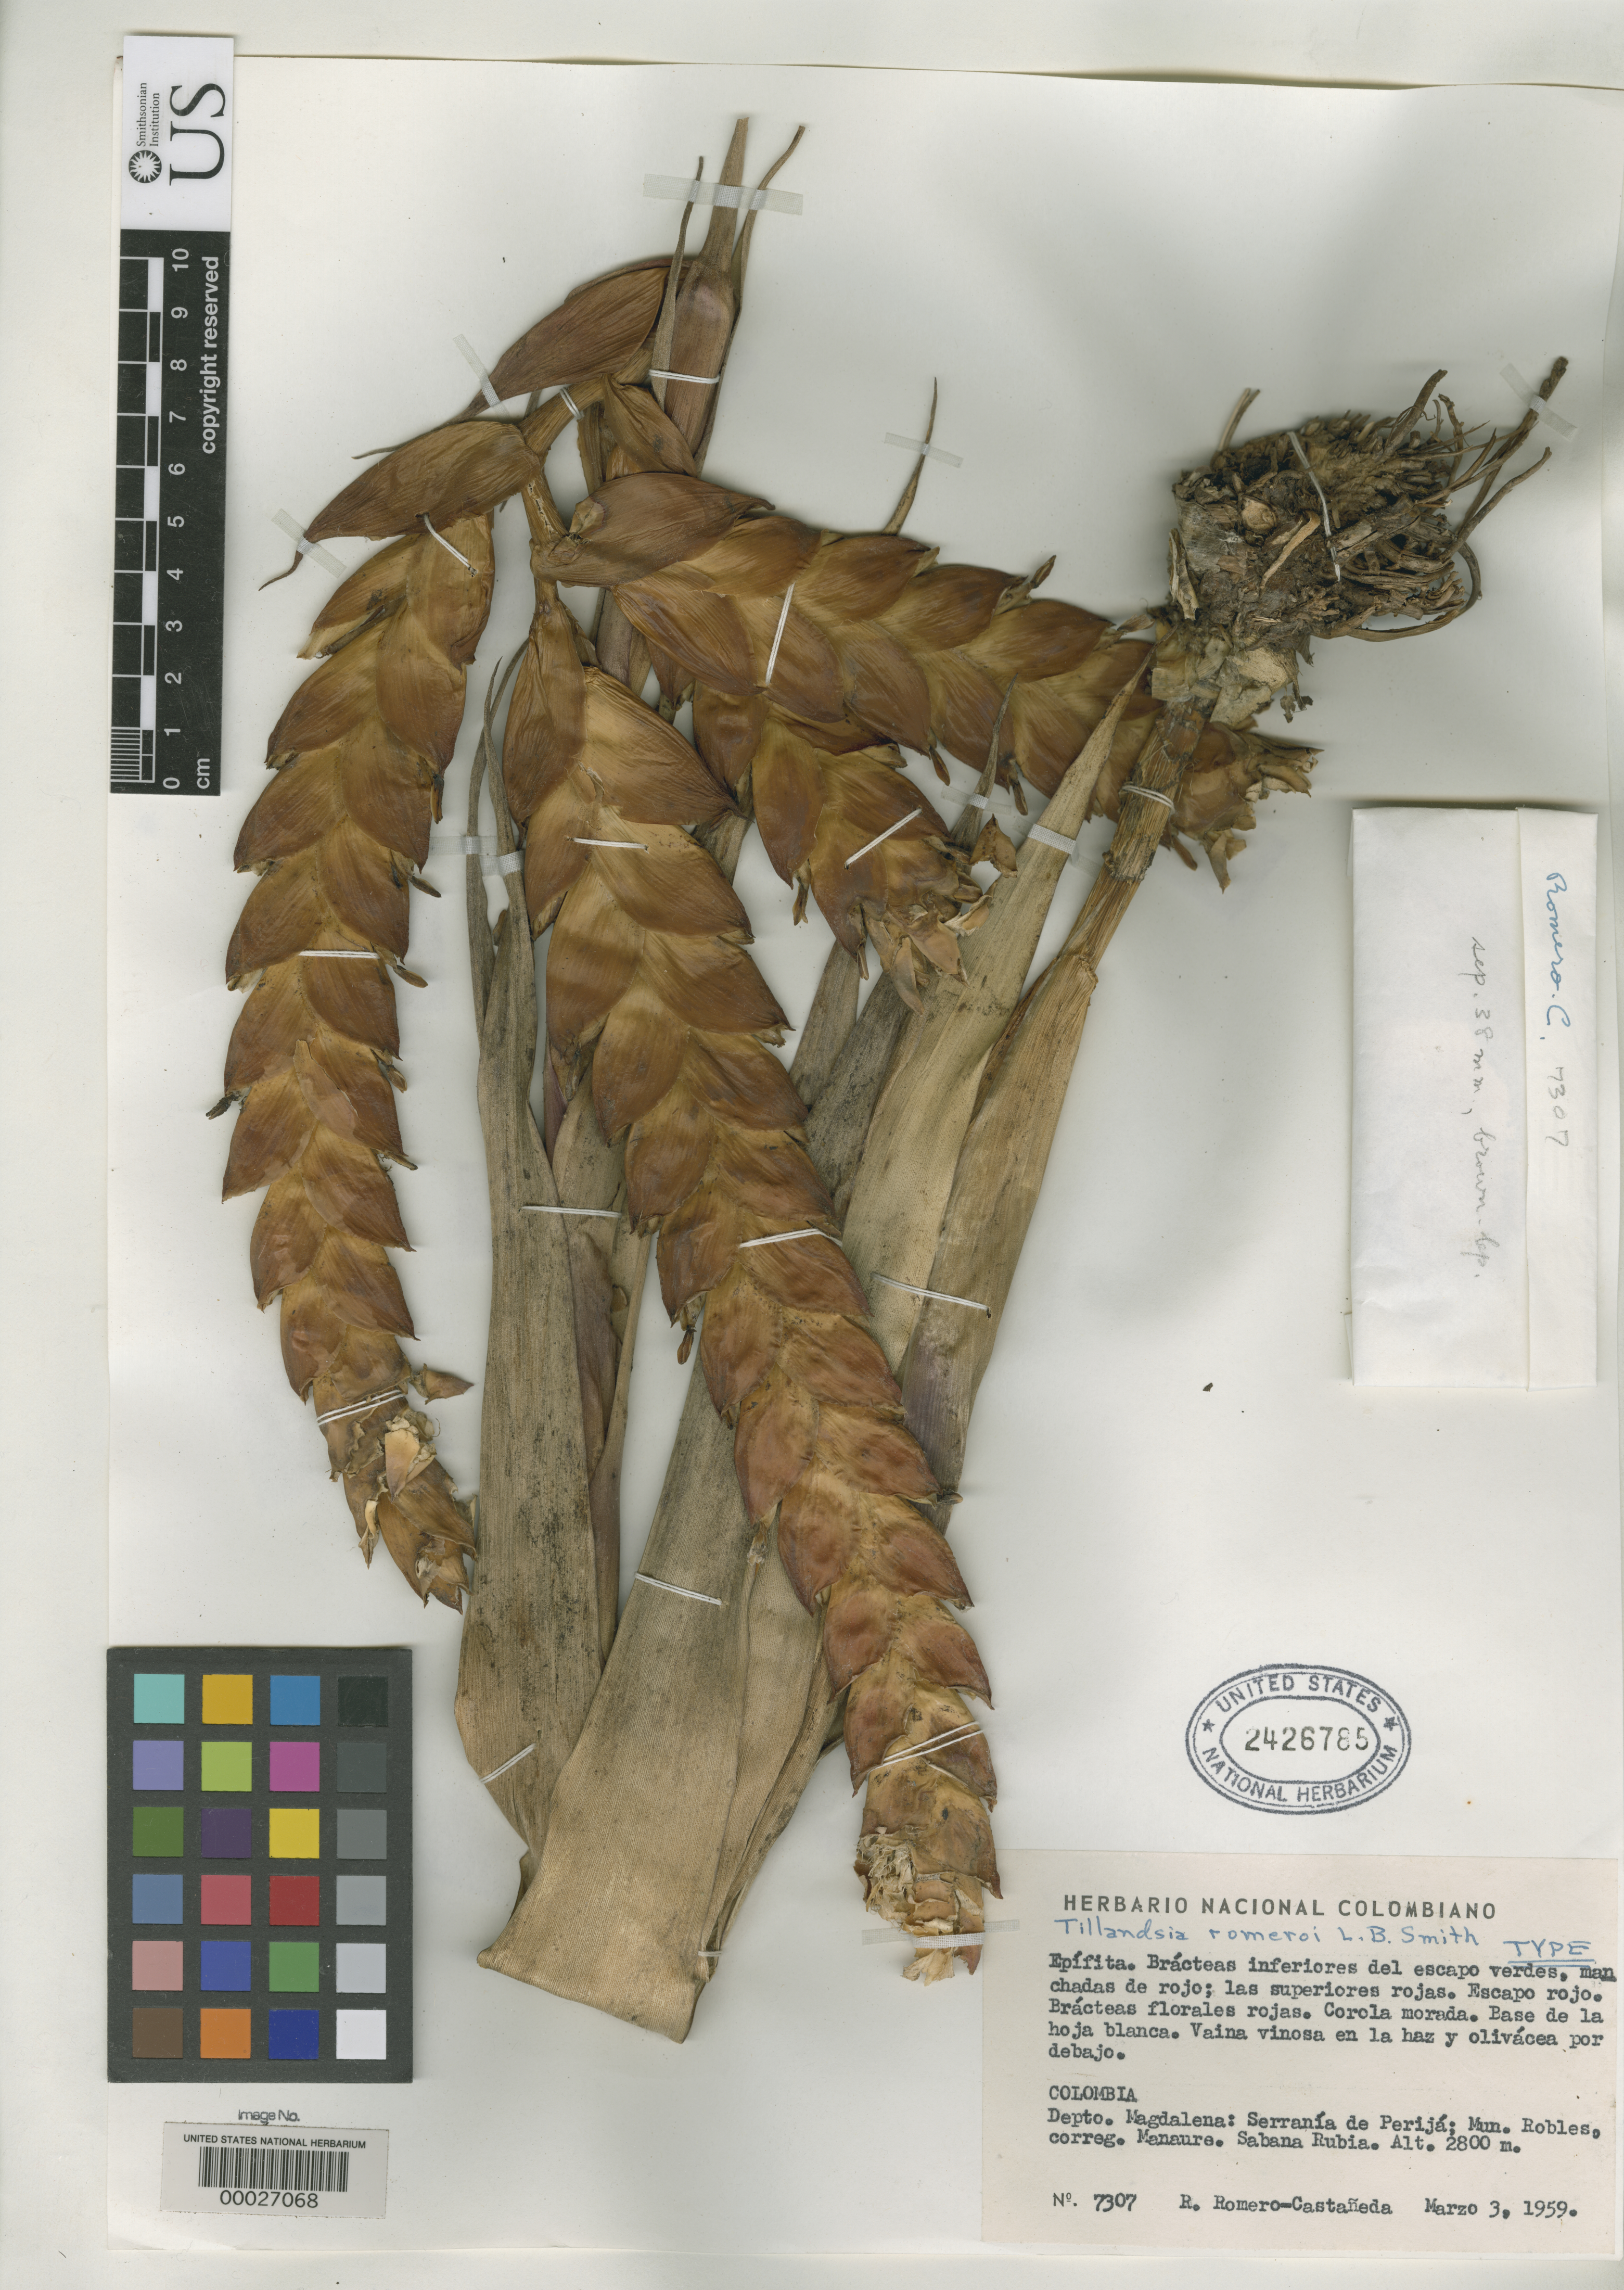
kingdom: Plantae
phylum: Tracheophyta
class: Liliopsida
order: Poales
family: Bromeliaceae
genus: Tillandsia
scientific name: Tillandsia romeroi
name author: L.B. Sm.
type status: Holotype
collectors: R. Romero Castañeda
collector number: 7307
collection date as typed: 03 Mar 1959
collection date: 1959-03-03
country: Colombia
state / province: Magdalena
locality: Serrania de Perija, Manaure, Sabana Rubia.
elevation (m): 2800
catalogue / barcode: US 2426785